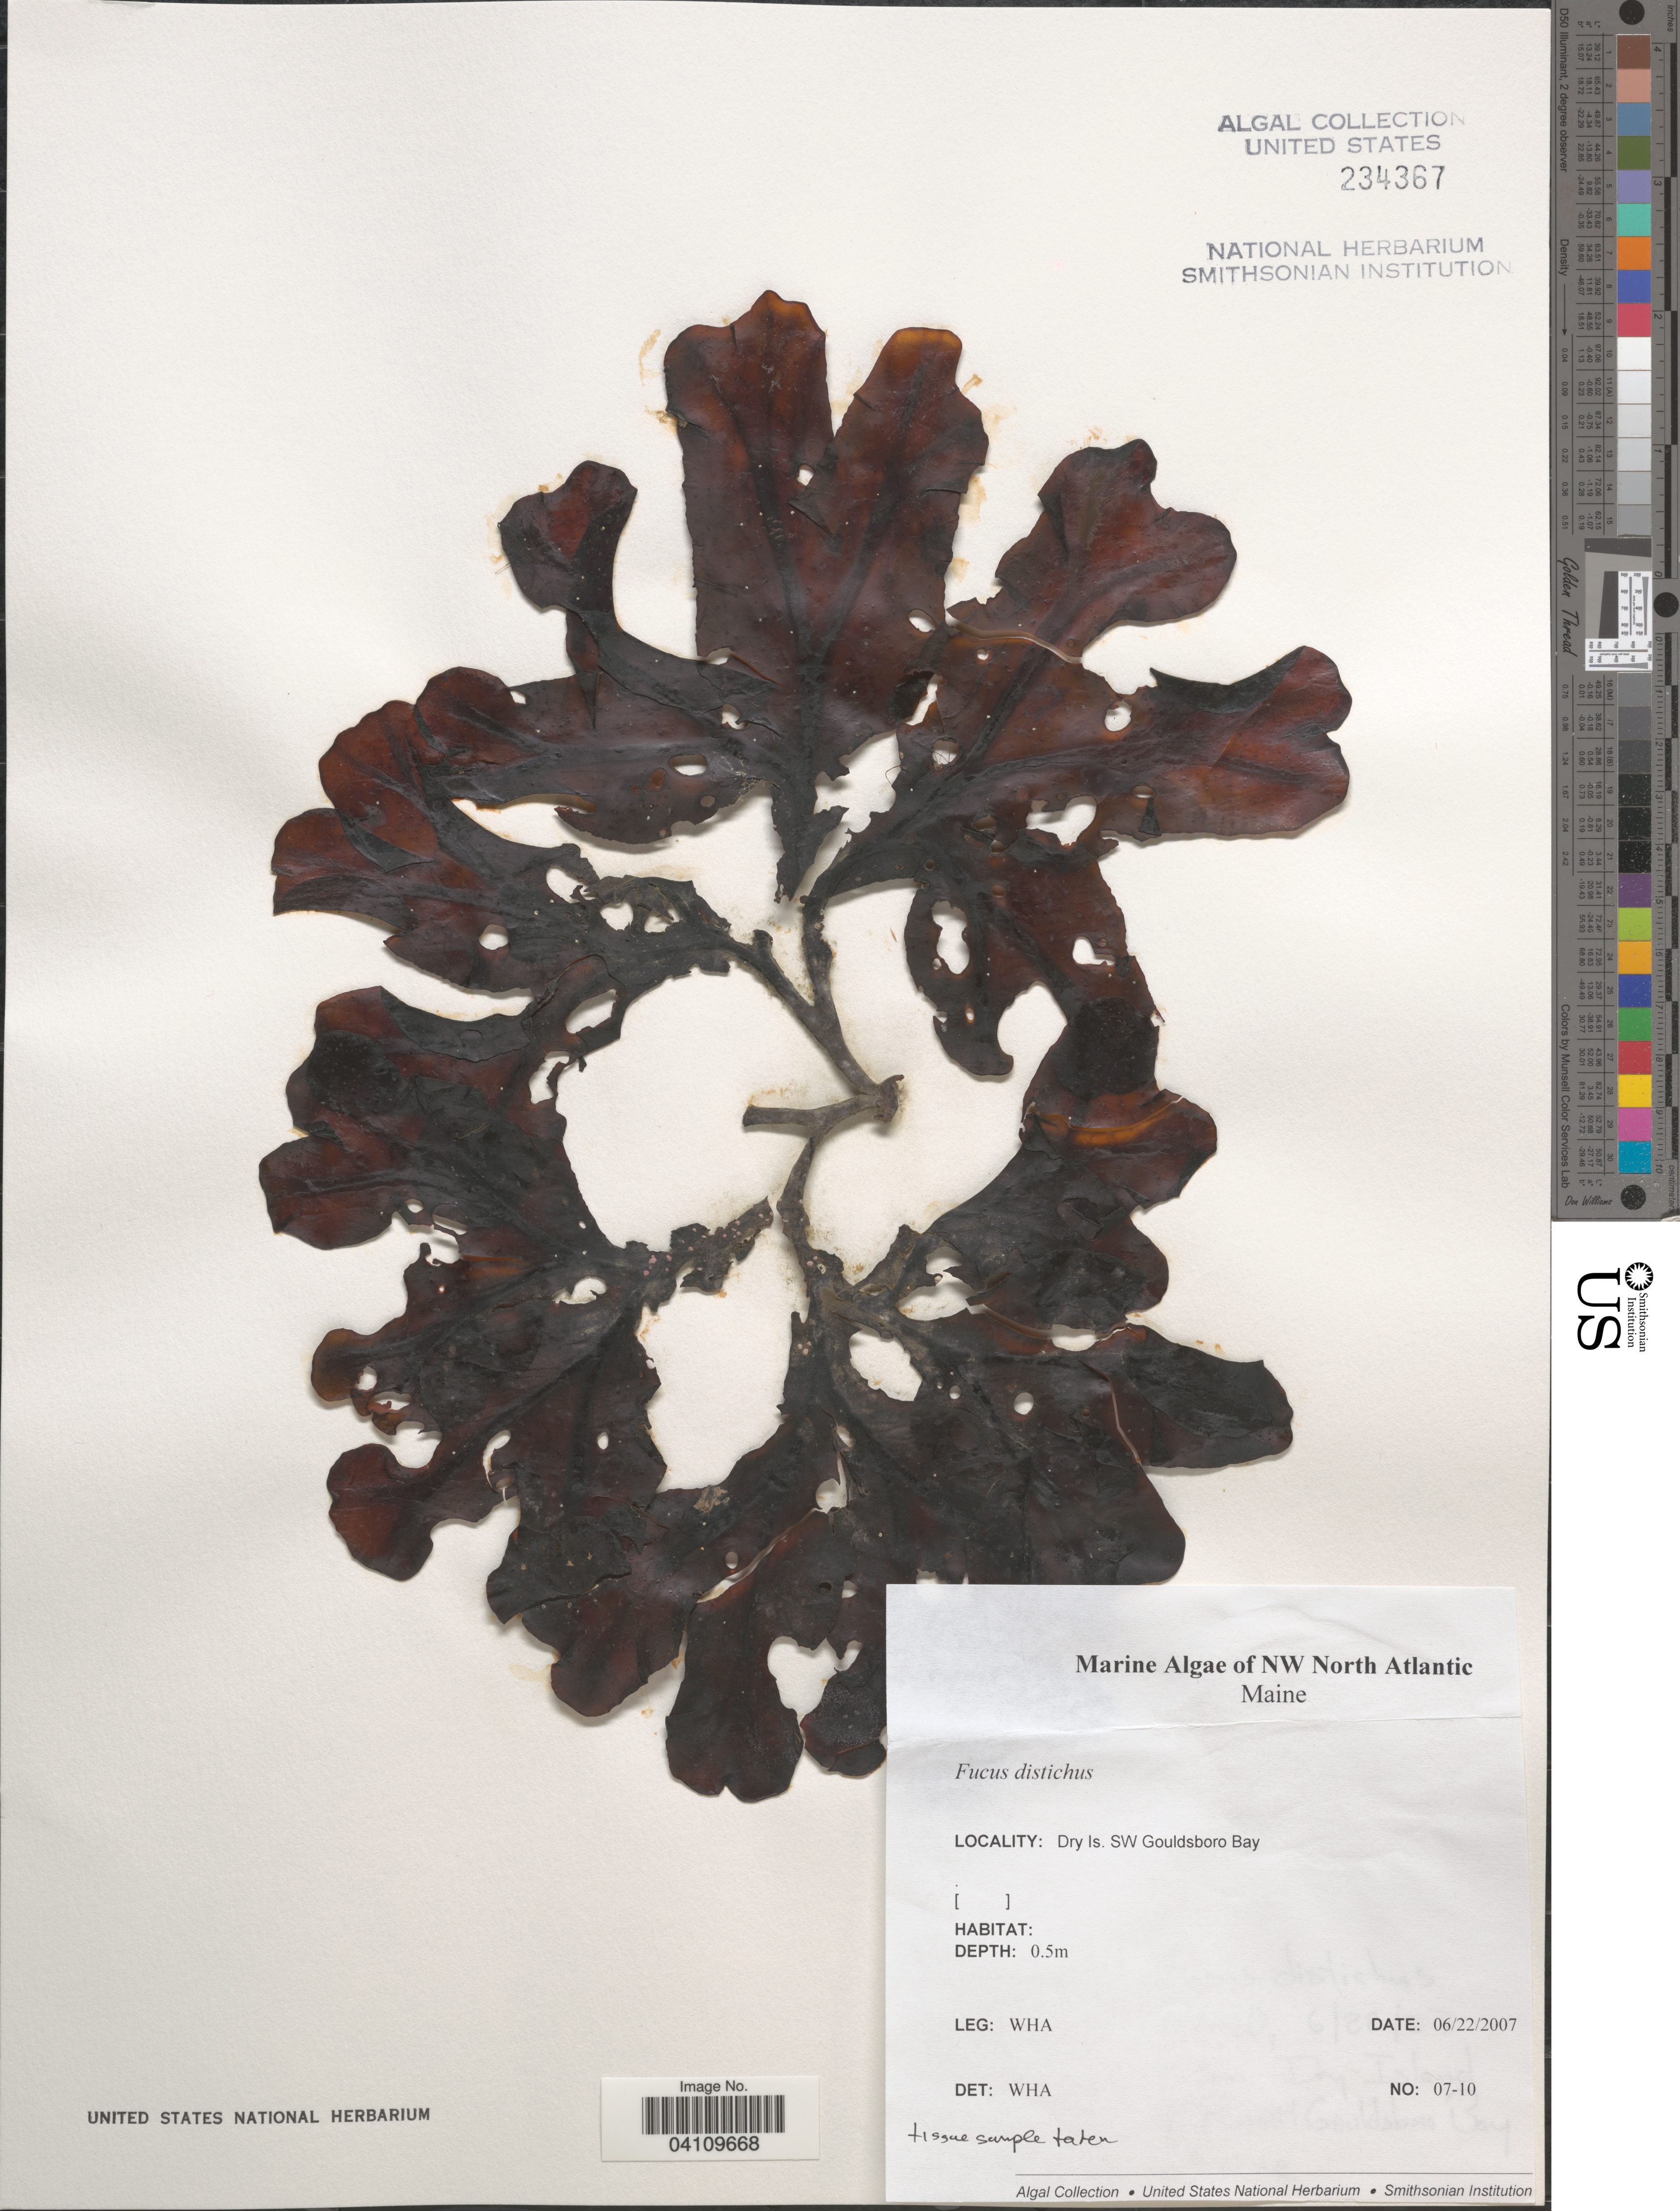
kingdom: Chromista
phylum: Ochrophyta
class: Phaeophyceae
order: Fucales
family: Fucaceae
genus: Fucus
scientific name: Fucus distichus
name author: L.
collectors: W. H. Adey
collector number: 07-10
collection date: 2007-06-22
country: United States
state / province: Maine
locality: NW North Atlantic. Dry Is. SW Gouldsboro Bay.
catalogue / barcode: US 234367